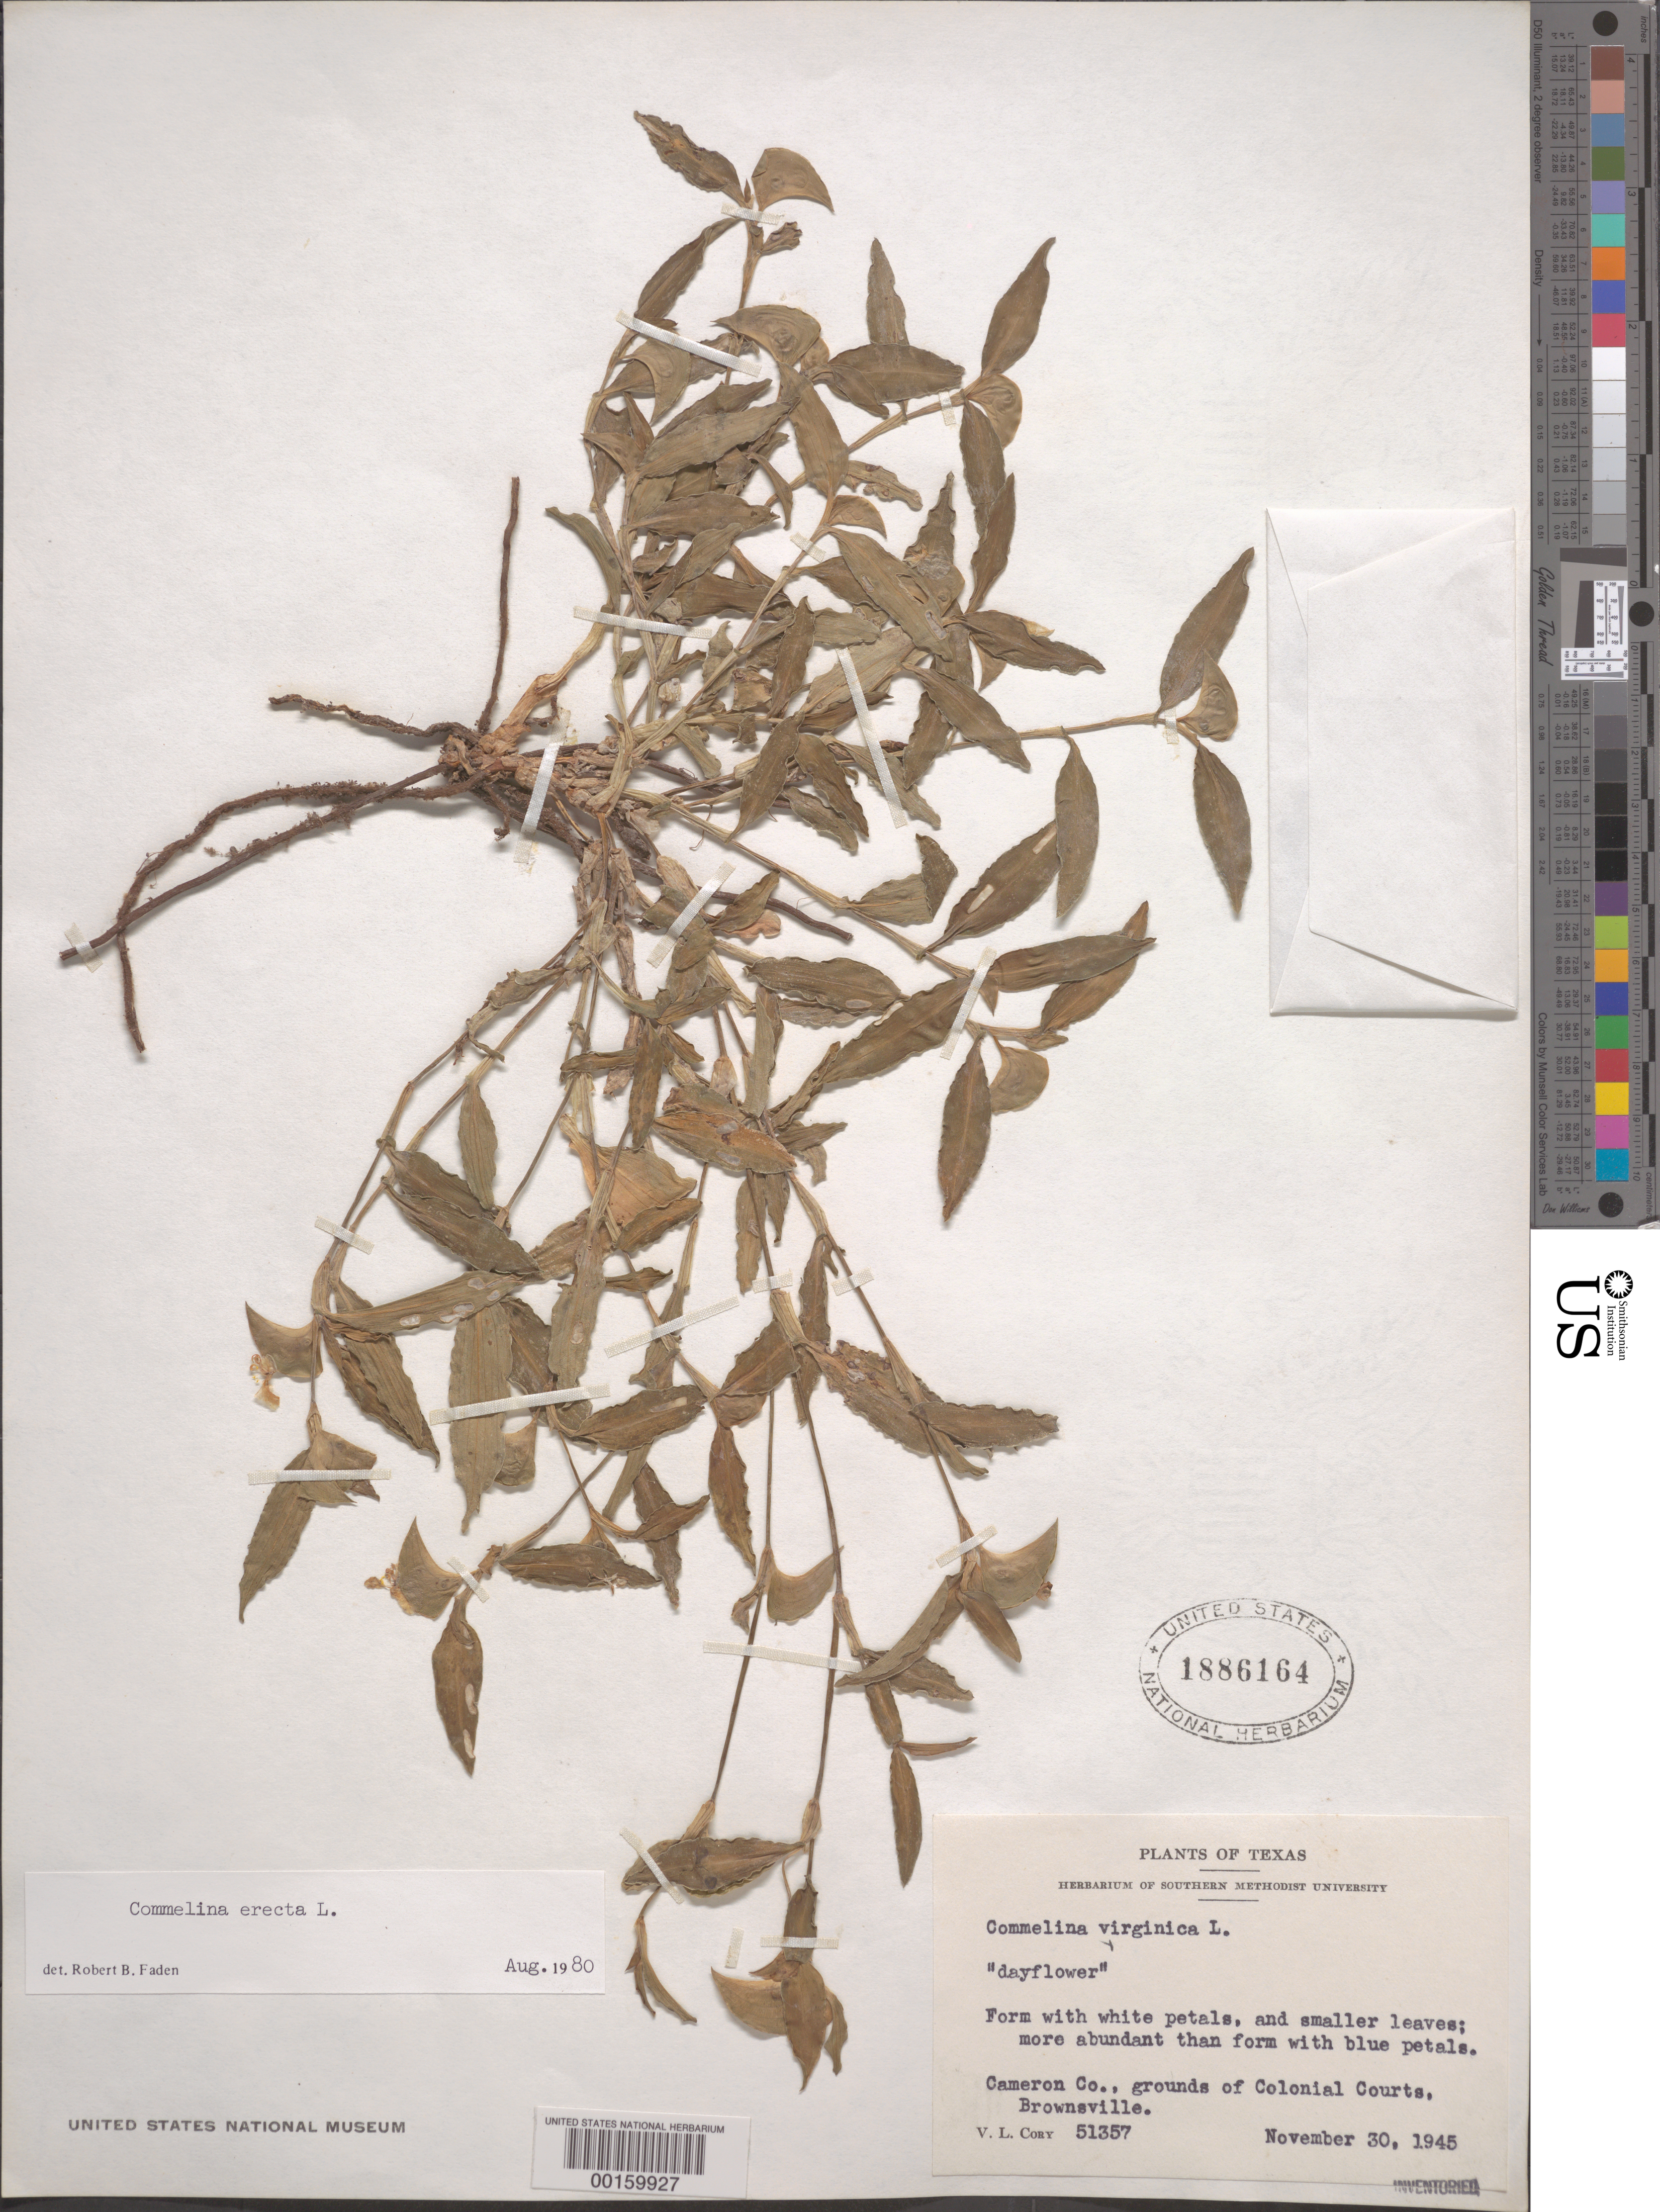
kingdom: Plantae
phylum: Tracheophyta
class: Liliopsida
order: Commelinales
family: Commelinaceae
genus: Commelina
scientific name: Commelina erecta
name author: L.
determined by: Faden, Robert B., (US), Smithsonian Institution - National Museum of Natural History (UNITED STATES)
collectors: V. Cory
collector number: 51357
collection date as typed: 30 Nov 1945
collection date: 1945-11-30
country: United States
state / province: Texas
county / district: Cameron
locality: Brownsville, grounds of colonial courts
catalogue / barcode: US 1886164